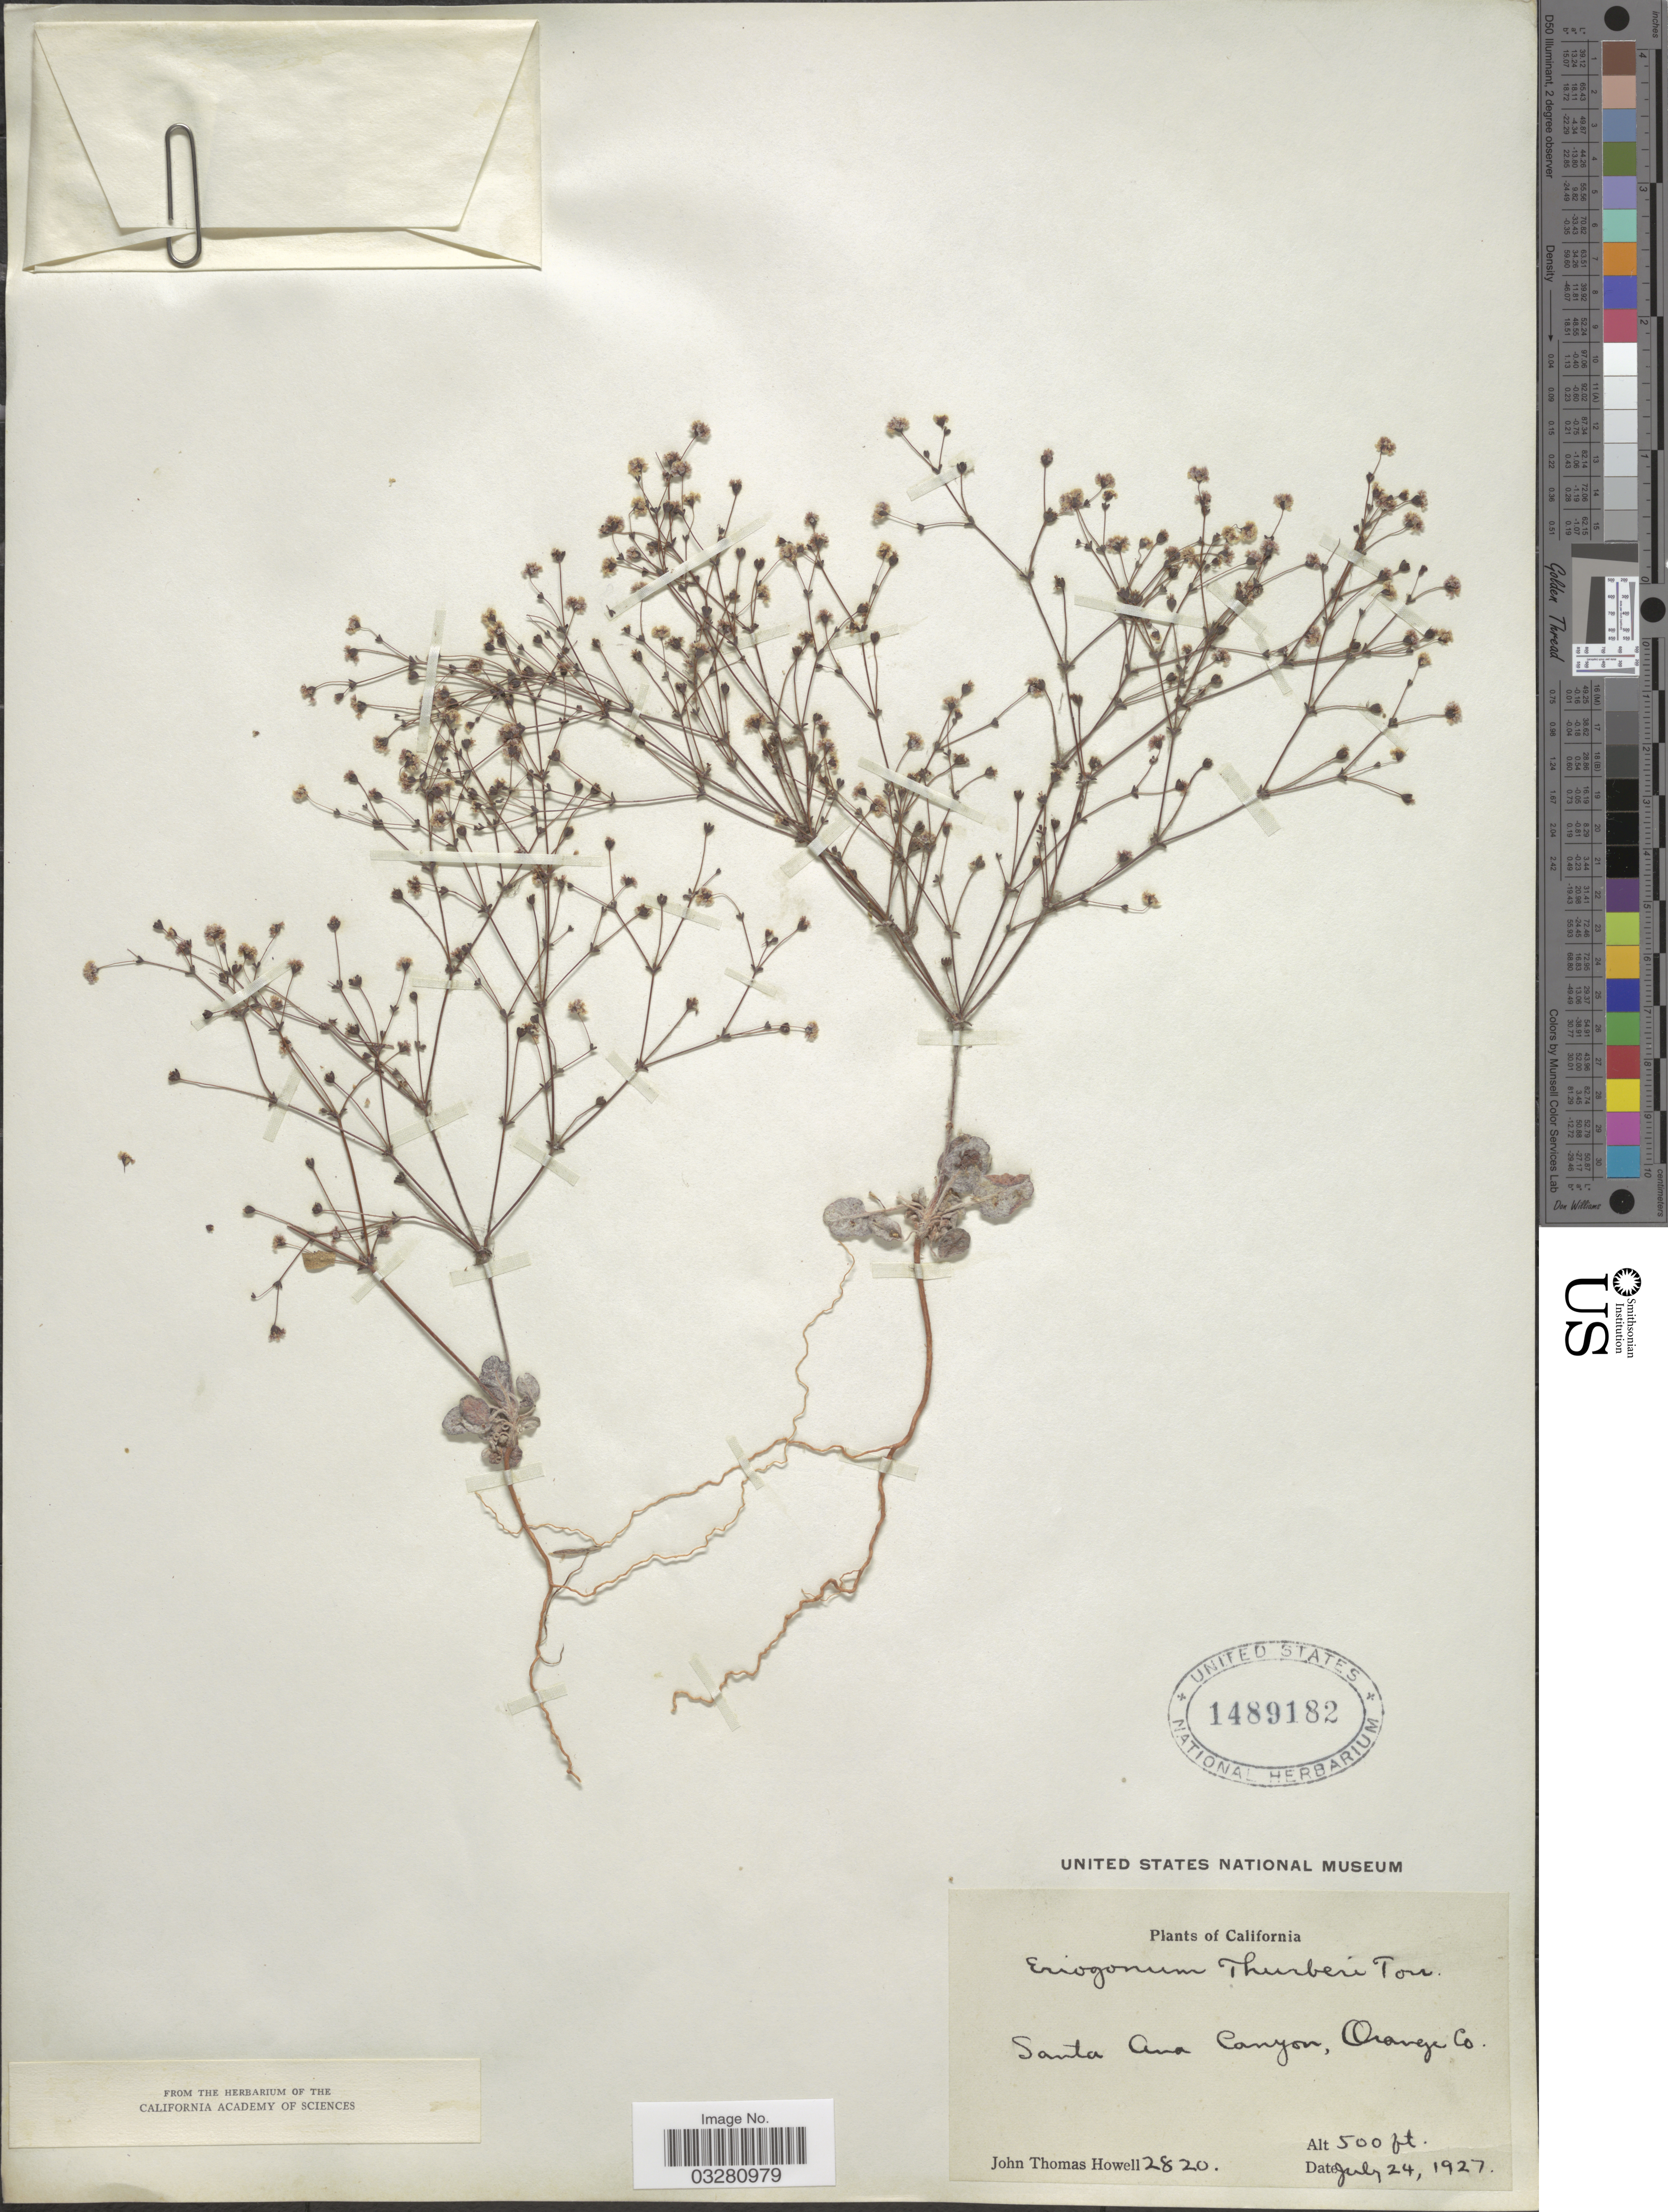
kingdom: Plantae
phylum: Tracheophyta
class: Magnoliopsida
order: Caryophyllales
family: Polygonaceae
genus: Eriogonum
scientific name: Eriogonum thurberi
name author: Torr.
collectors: J. T. Howell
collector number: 2820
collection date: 1927-07-24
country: United States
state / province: California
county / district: Orange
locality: Santa Ana Canyon, Orange Co.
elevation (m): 152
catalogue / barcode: US 1489182